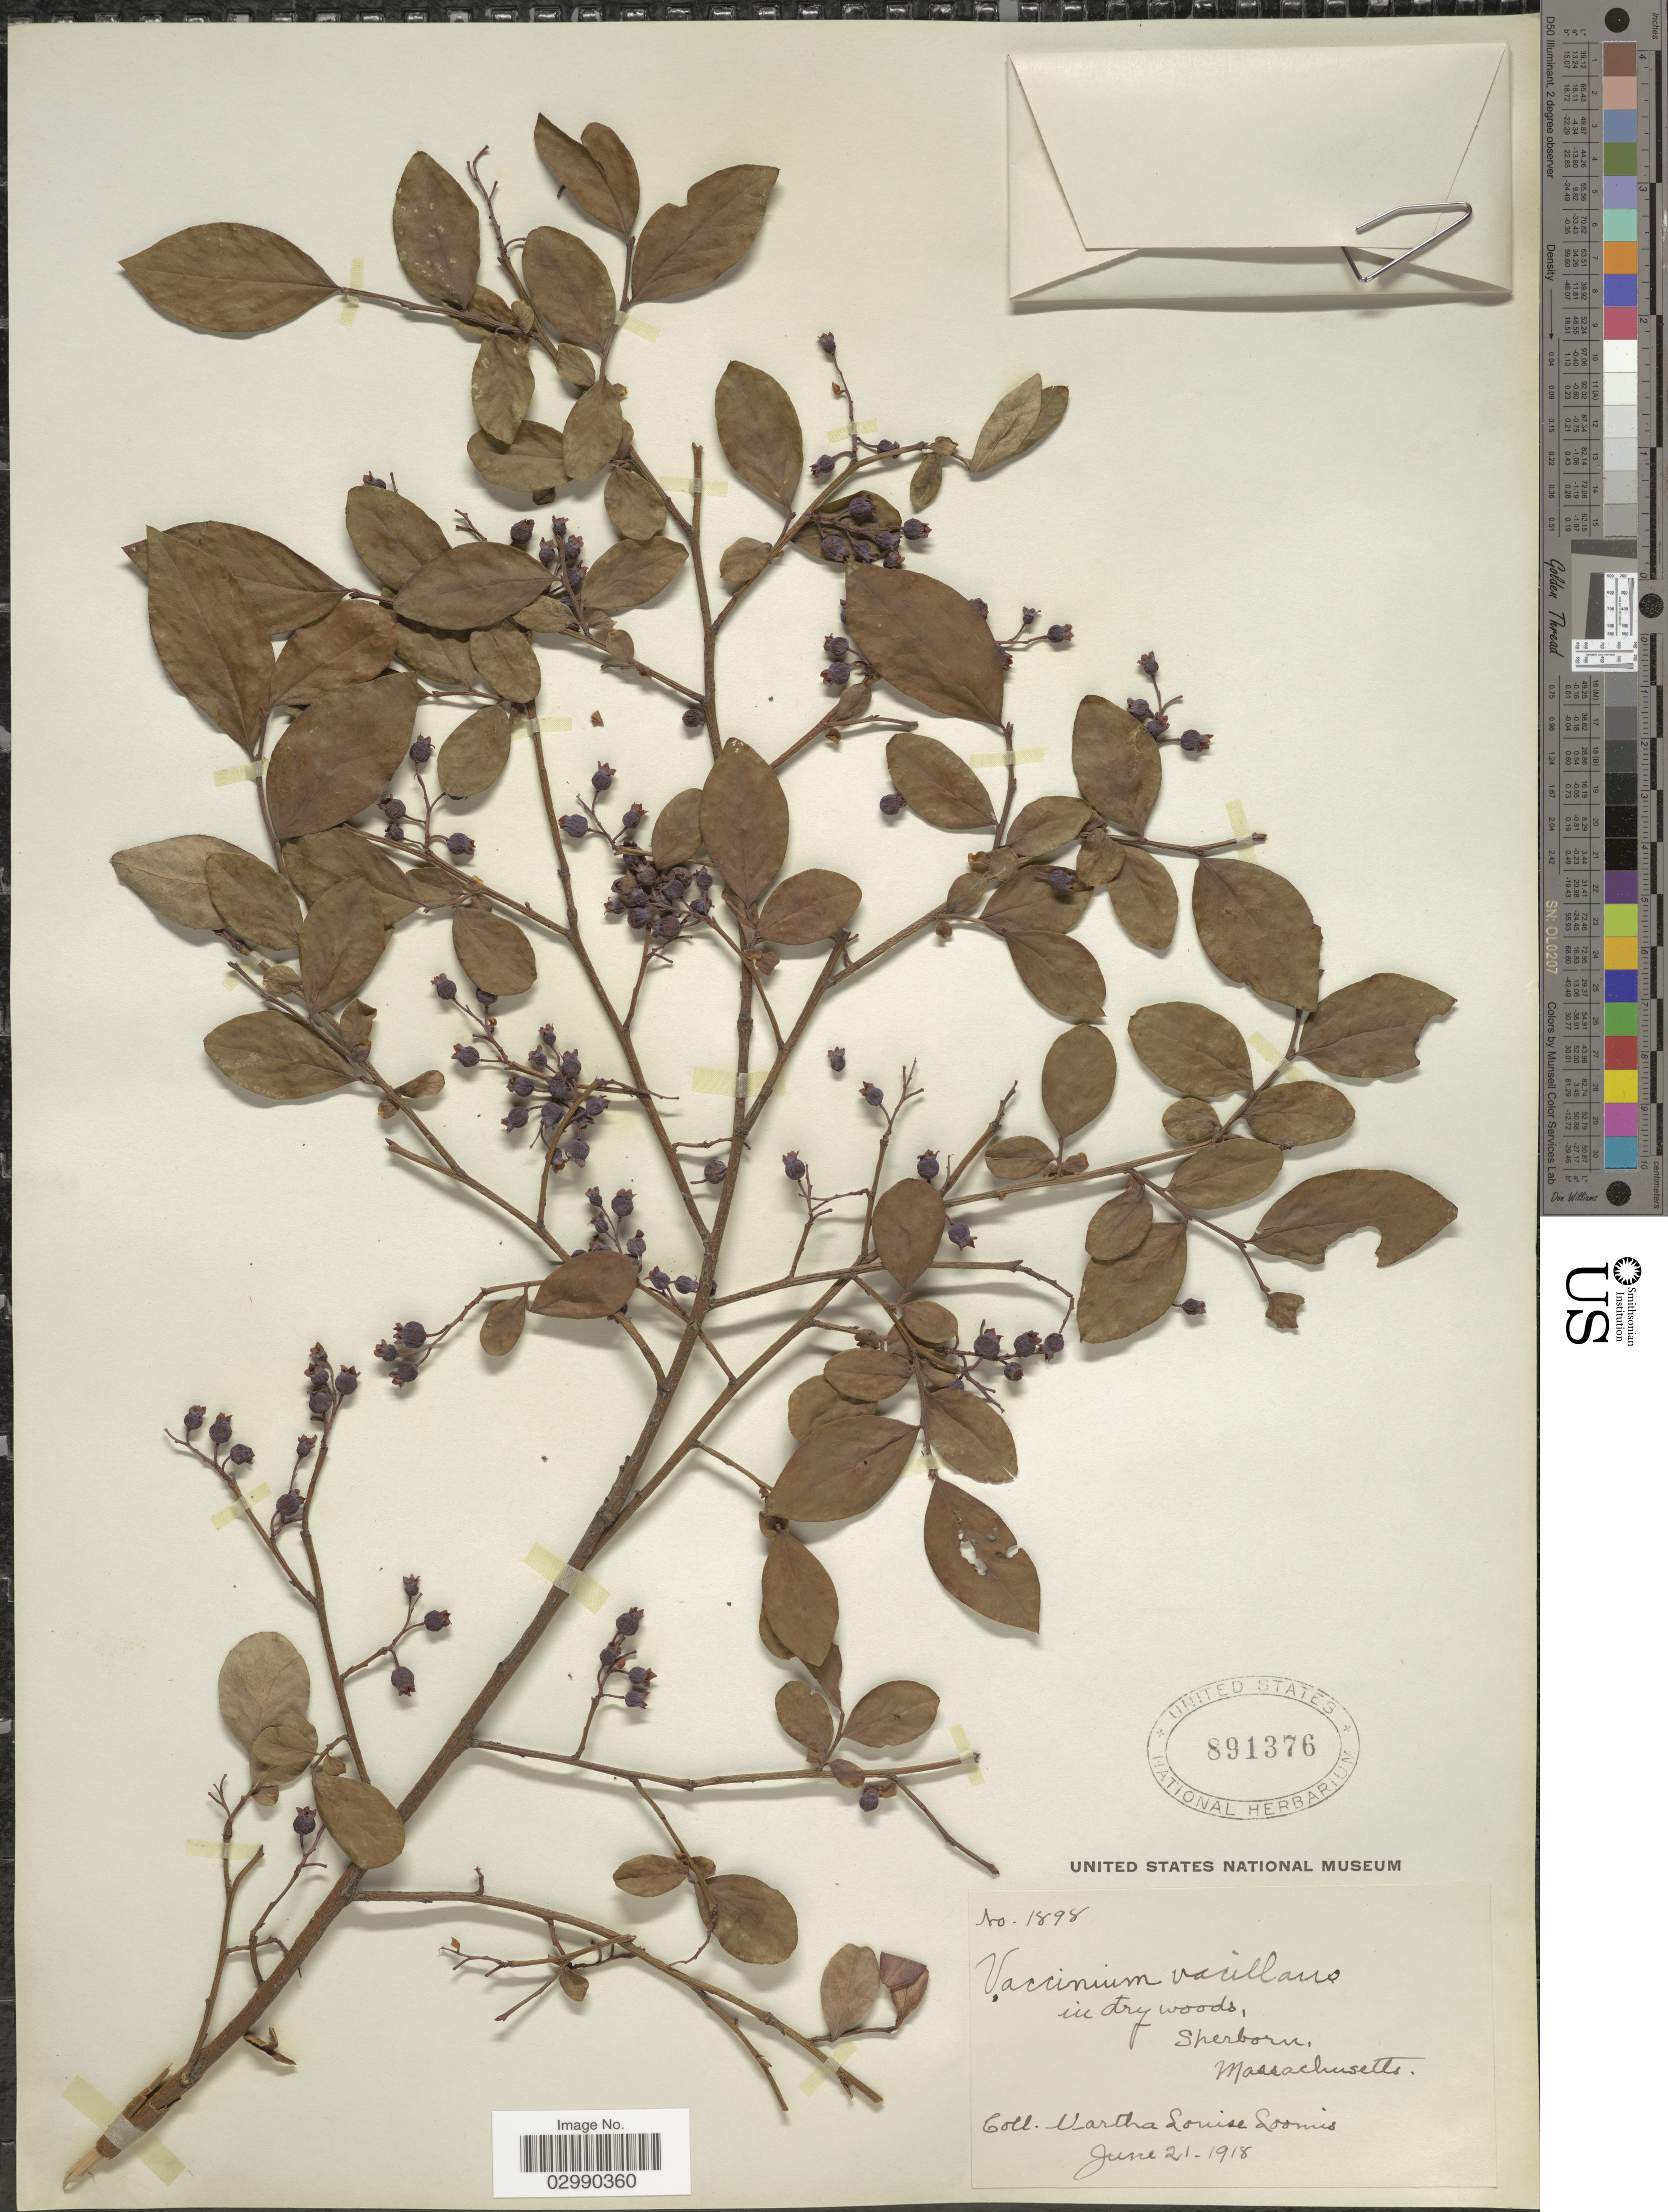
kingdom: Plantae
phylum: Tracheophyta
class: Magnoliopsida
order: Ericales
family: Ericaceae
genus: Vaccinium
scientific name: Vaccinium vacillans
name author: Kalm ex Torr.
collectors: M. L. Loomis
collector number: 1898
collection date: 1918-06-21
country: United States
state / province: Massachusetts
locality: Sherborn.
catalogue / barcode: US 891376